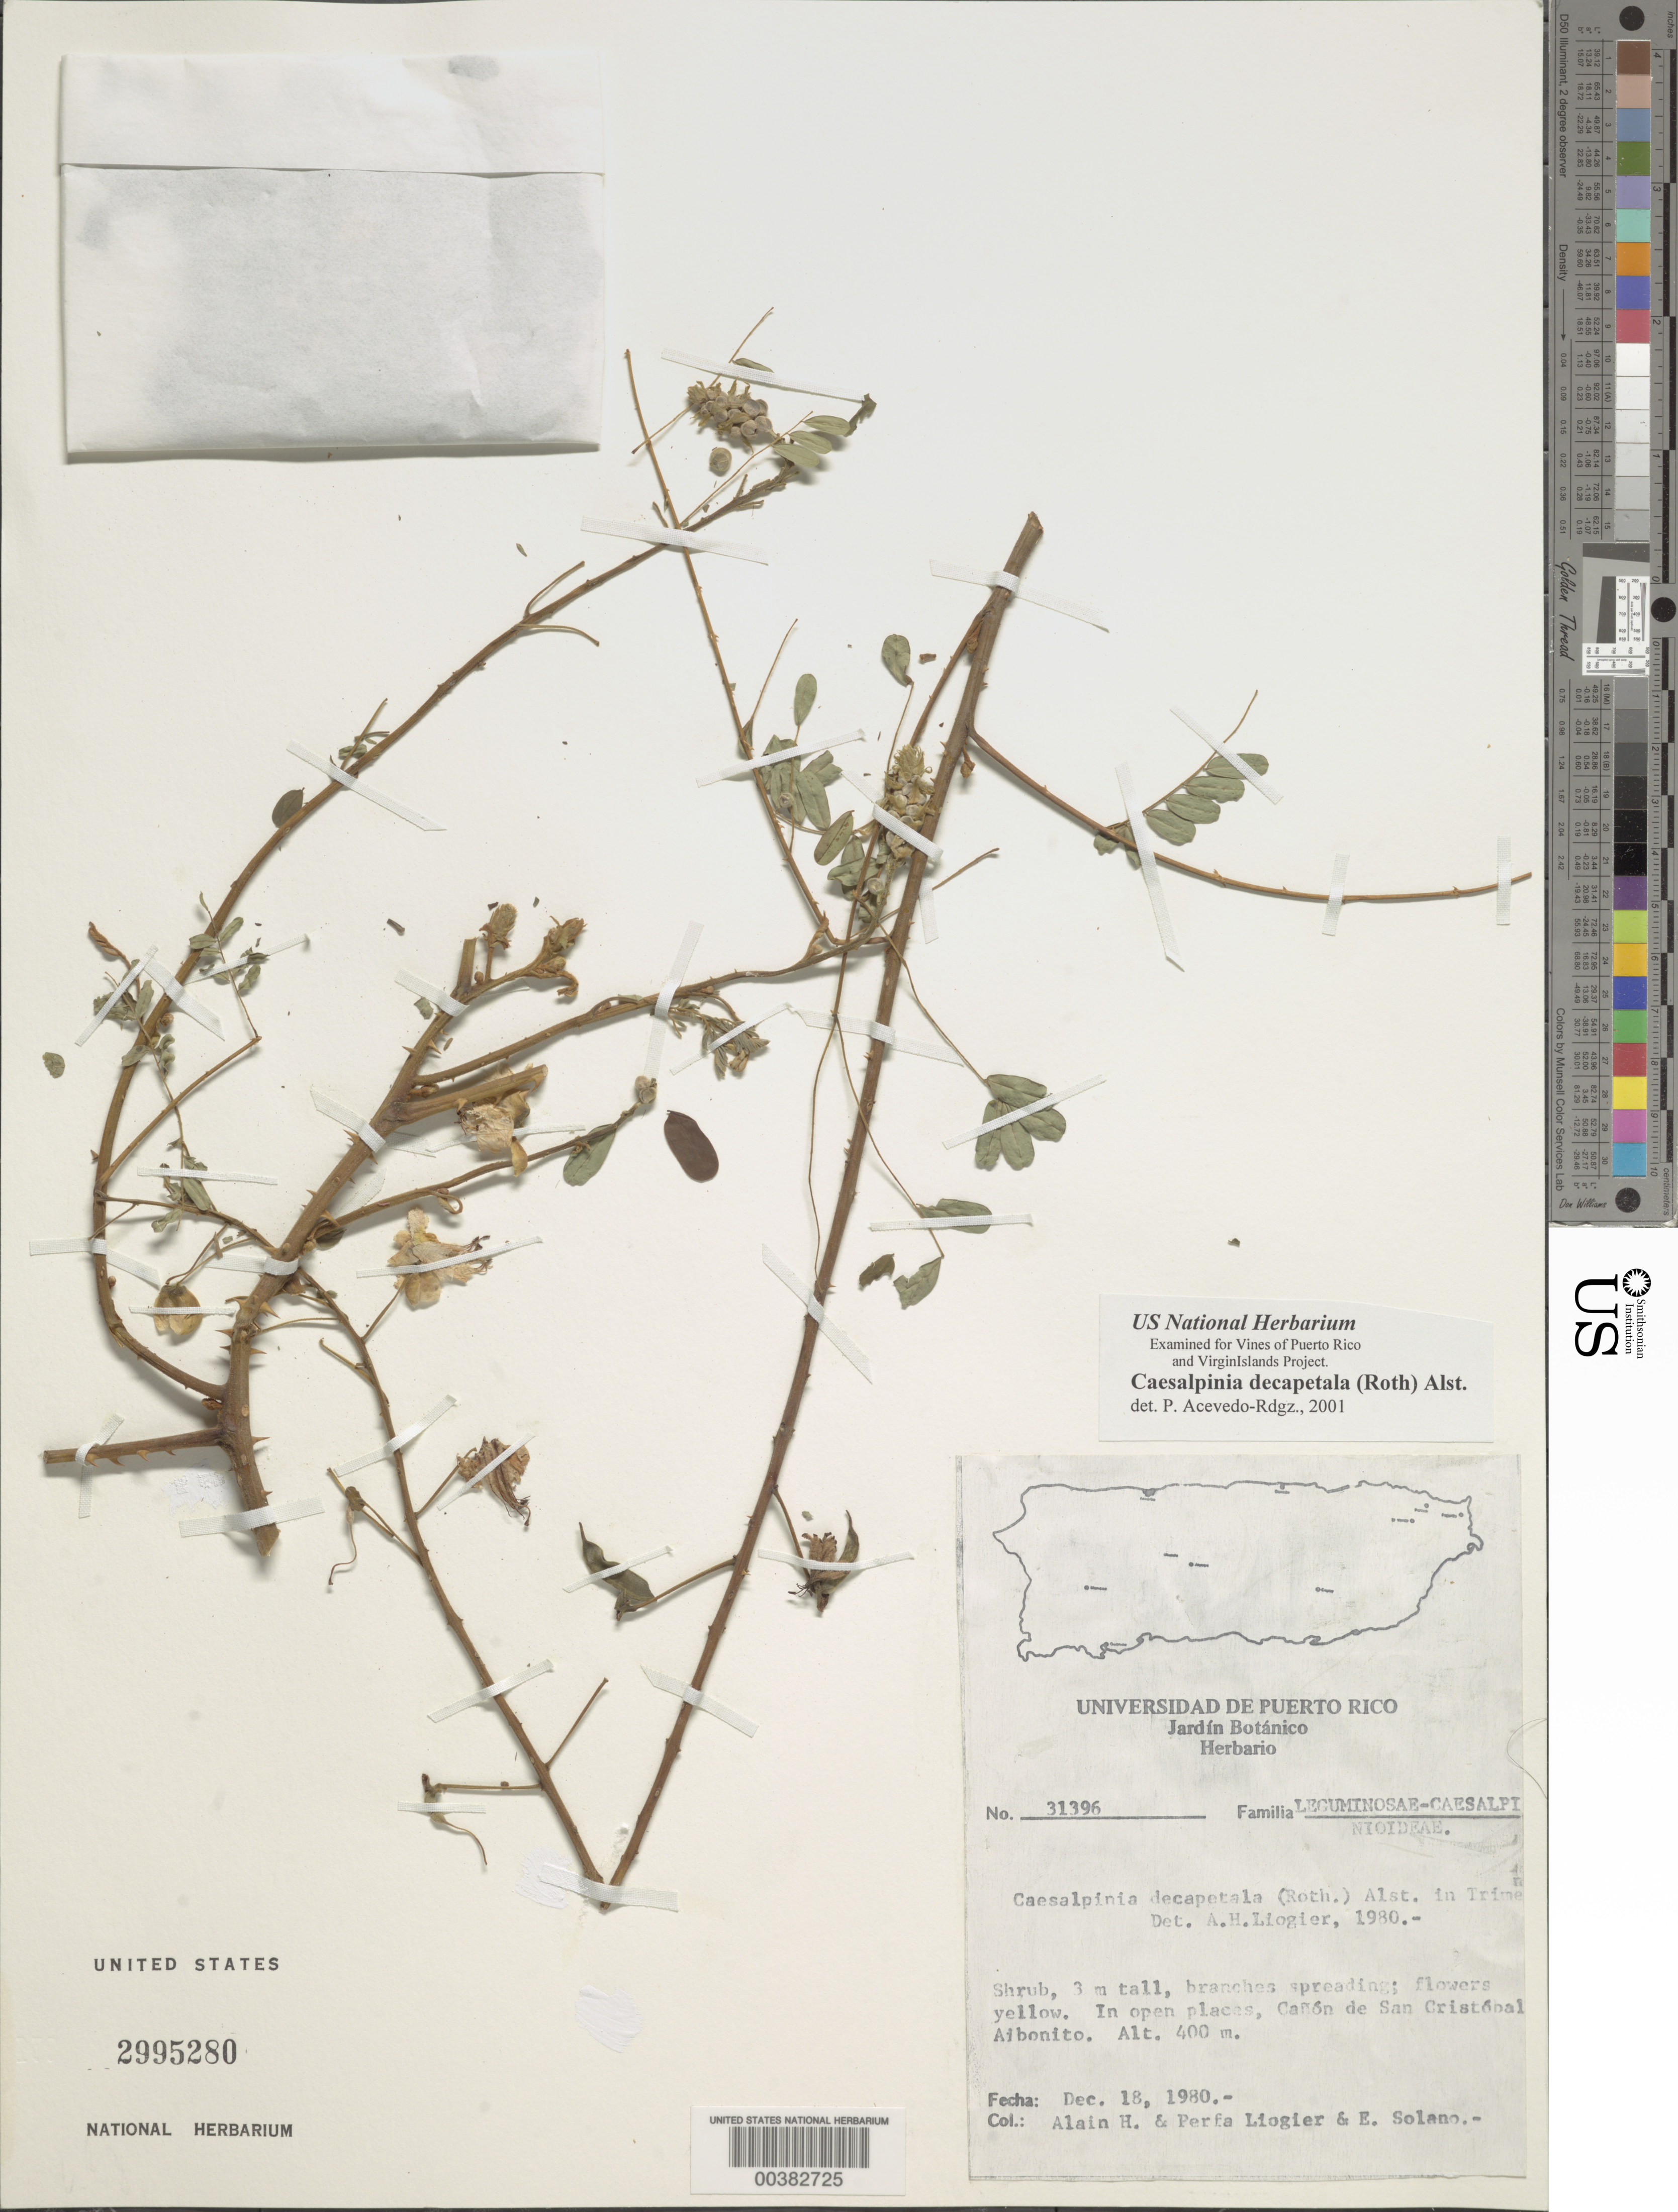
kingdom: Plantae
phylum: Tracheophyta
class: Magnoliopsida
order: Fabales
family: Fabaceae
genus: Biancaea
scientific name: Biancaea decapetala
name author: (Roth) O. Deg.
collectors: A. H. Liogier, M. P. Liogier & E. Solano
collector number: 31396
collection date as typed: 18 Dec 1980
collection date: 1980-12-18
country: Puerto Rico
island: Greater Antilles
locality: Canon de san cristobal aibonito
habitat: In open places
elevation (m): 400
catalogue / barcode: US 2995280